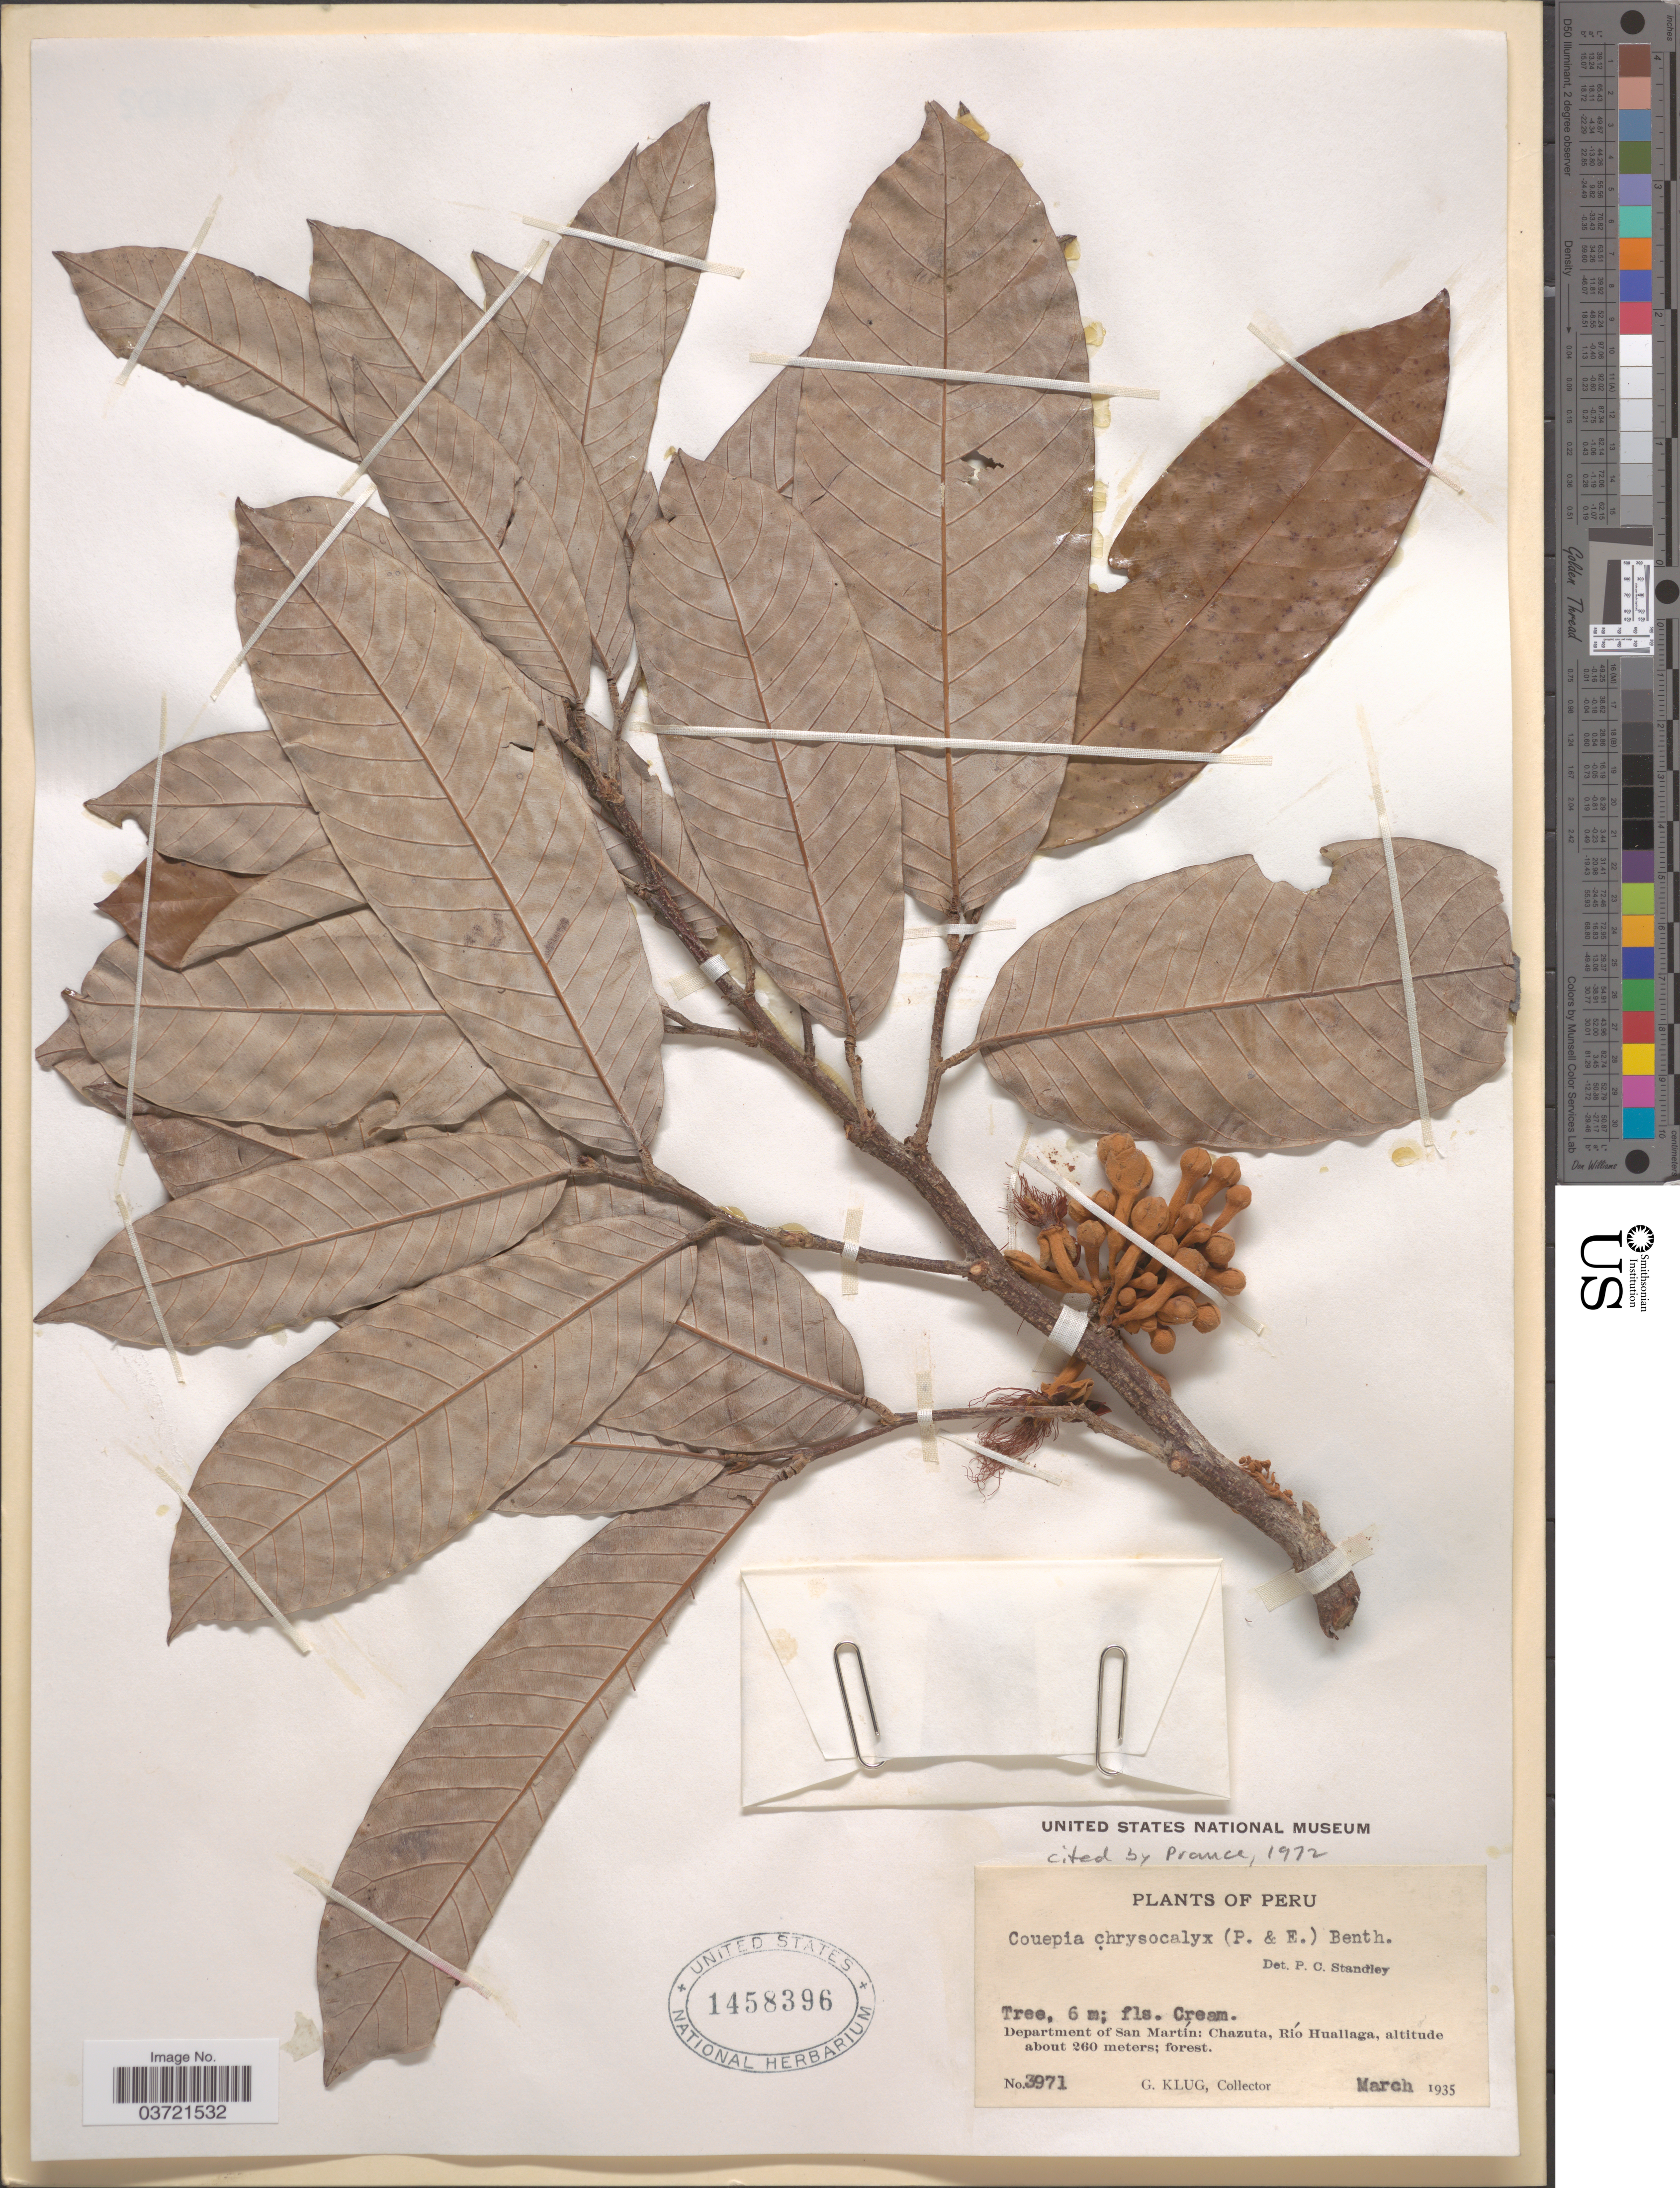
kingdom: Plantae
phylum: Tracheophyta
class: Magnoliopsida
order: Malpighiales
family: Chrysobalanaceae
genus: Couepia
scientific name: Couepia chrysocalyx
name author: (Poepp. & Endl.) Benth.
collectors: G. Klug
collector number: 3971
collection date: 1935-03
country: Peru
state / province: San Martín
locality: Department of San Martín: Chazuta, Río Huallaga.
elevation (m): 260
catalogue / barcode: US 1458396